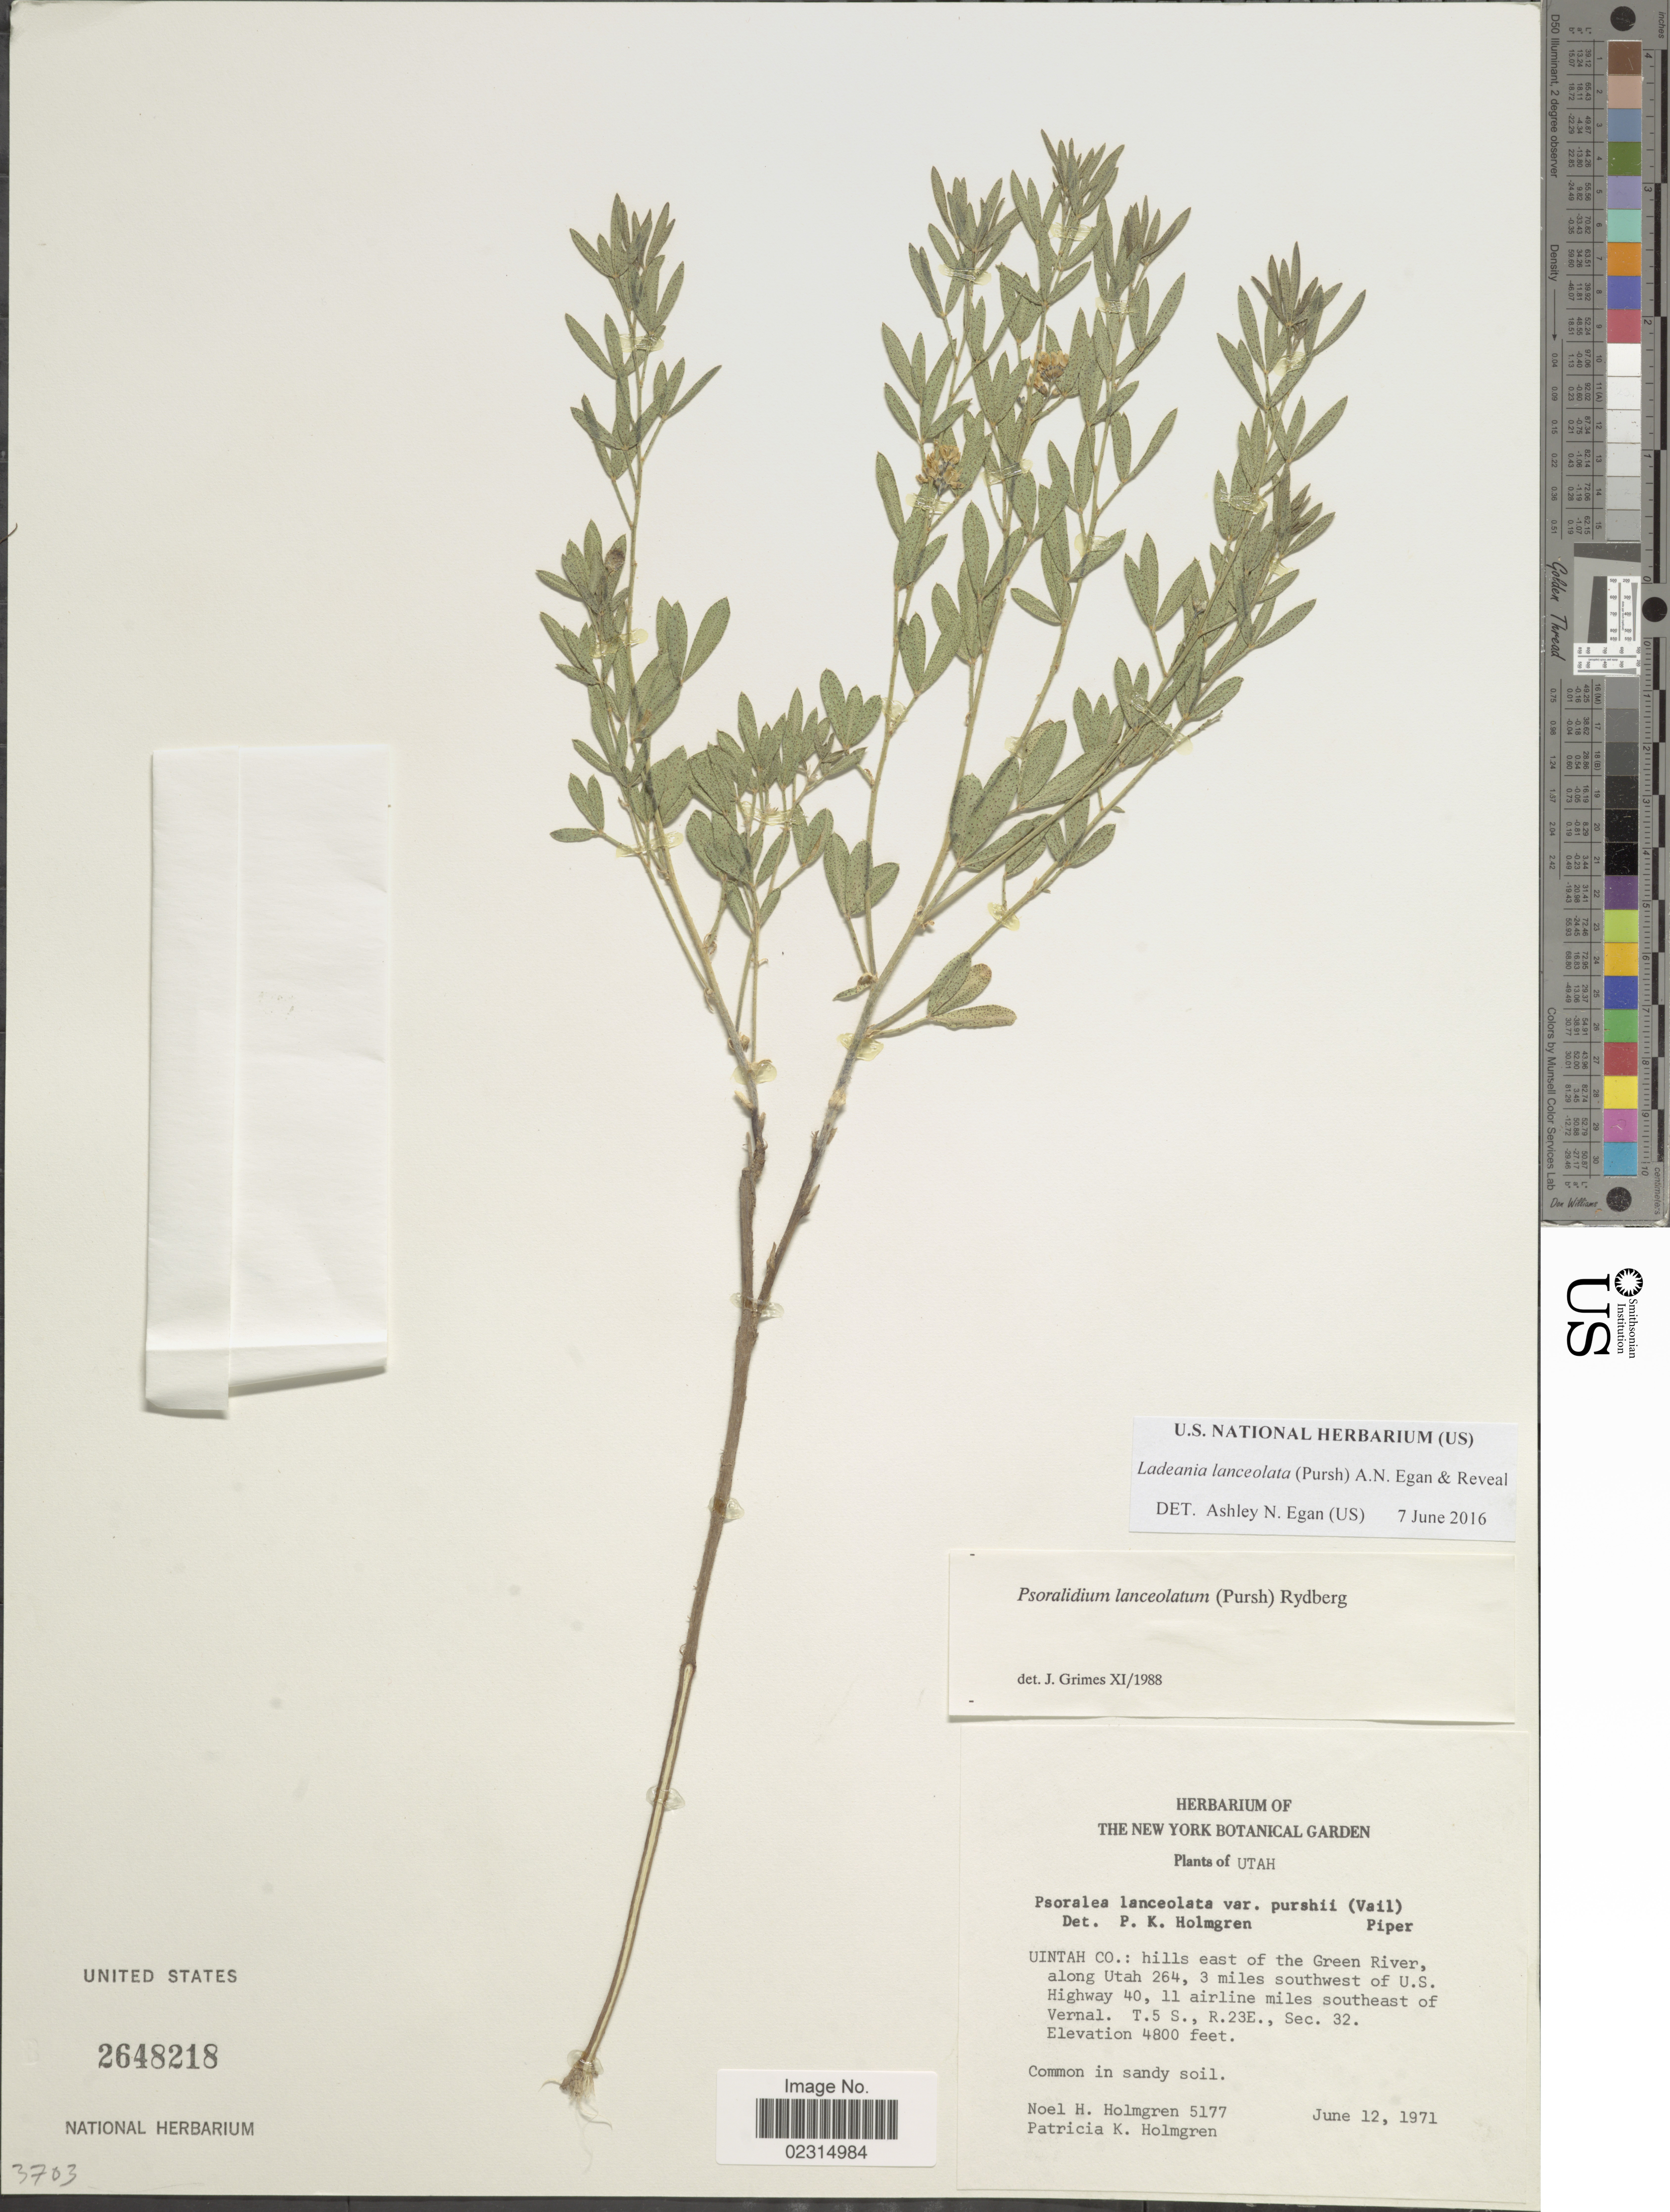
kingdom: Plantae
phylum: Tracheophyta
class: Magnoliopsida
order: Fabales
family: Fabaceae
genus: Ladeania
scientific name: Ladeania lanceolata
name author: (Pursh) A.N. Egan & Reveal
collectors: N. H. Holmgren & P. K. Holmgren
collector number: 5177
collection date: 1971-06-12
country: United States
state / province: Utah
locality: Uintah Co.: hills east of the Green River, along Utah 264, 3 miles southwest of U.S. Highway 40, 11 airline miles southeast of Vernal. T. 5 S., R. 23E., Sec. 32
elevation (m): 1463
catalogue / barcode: US 2648218